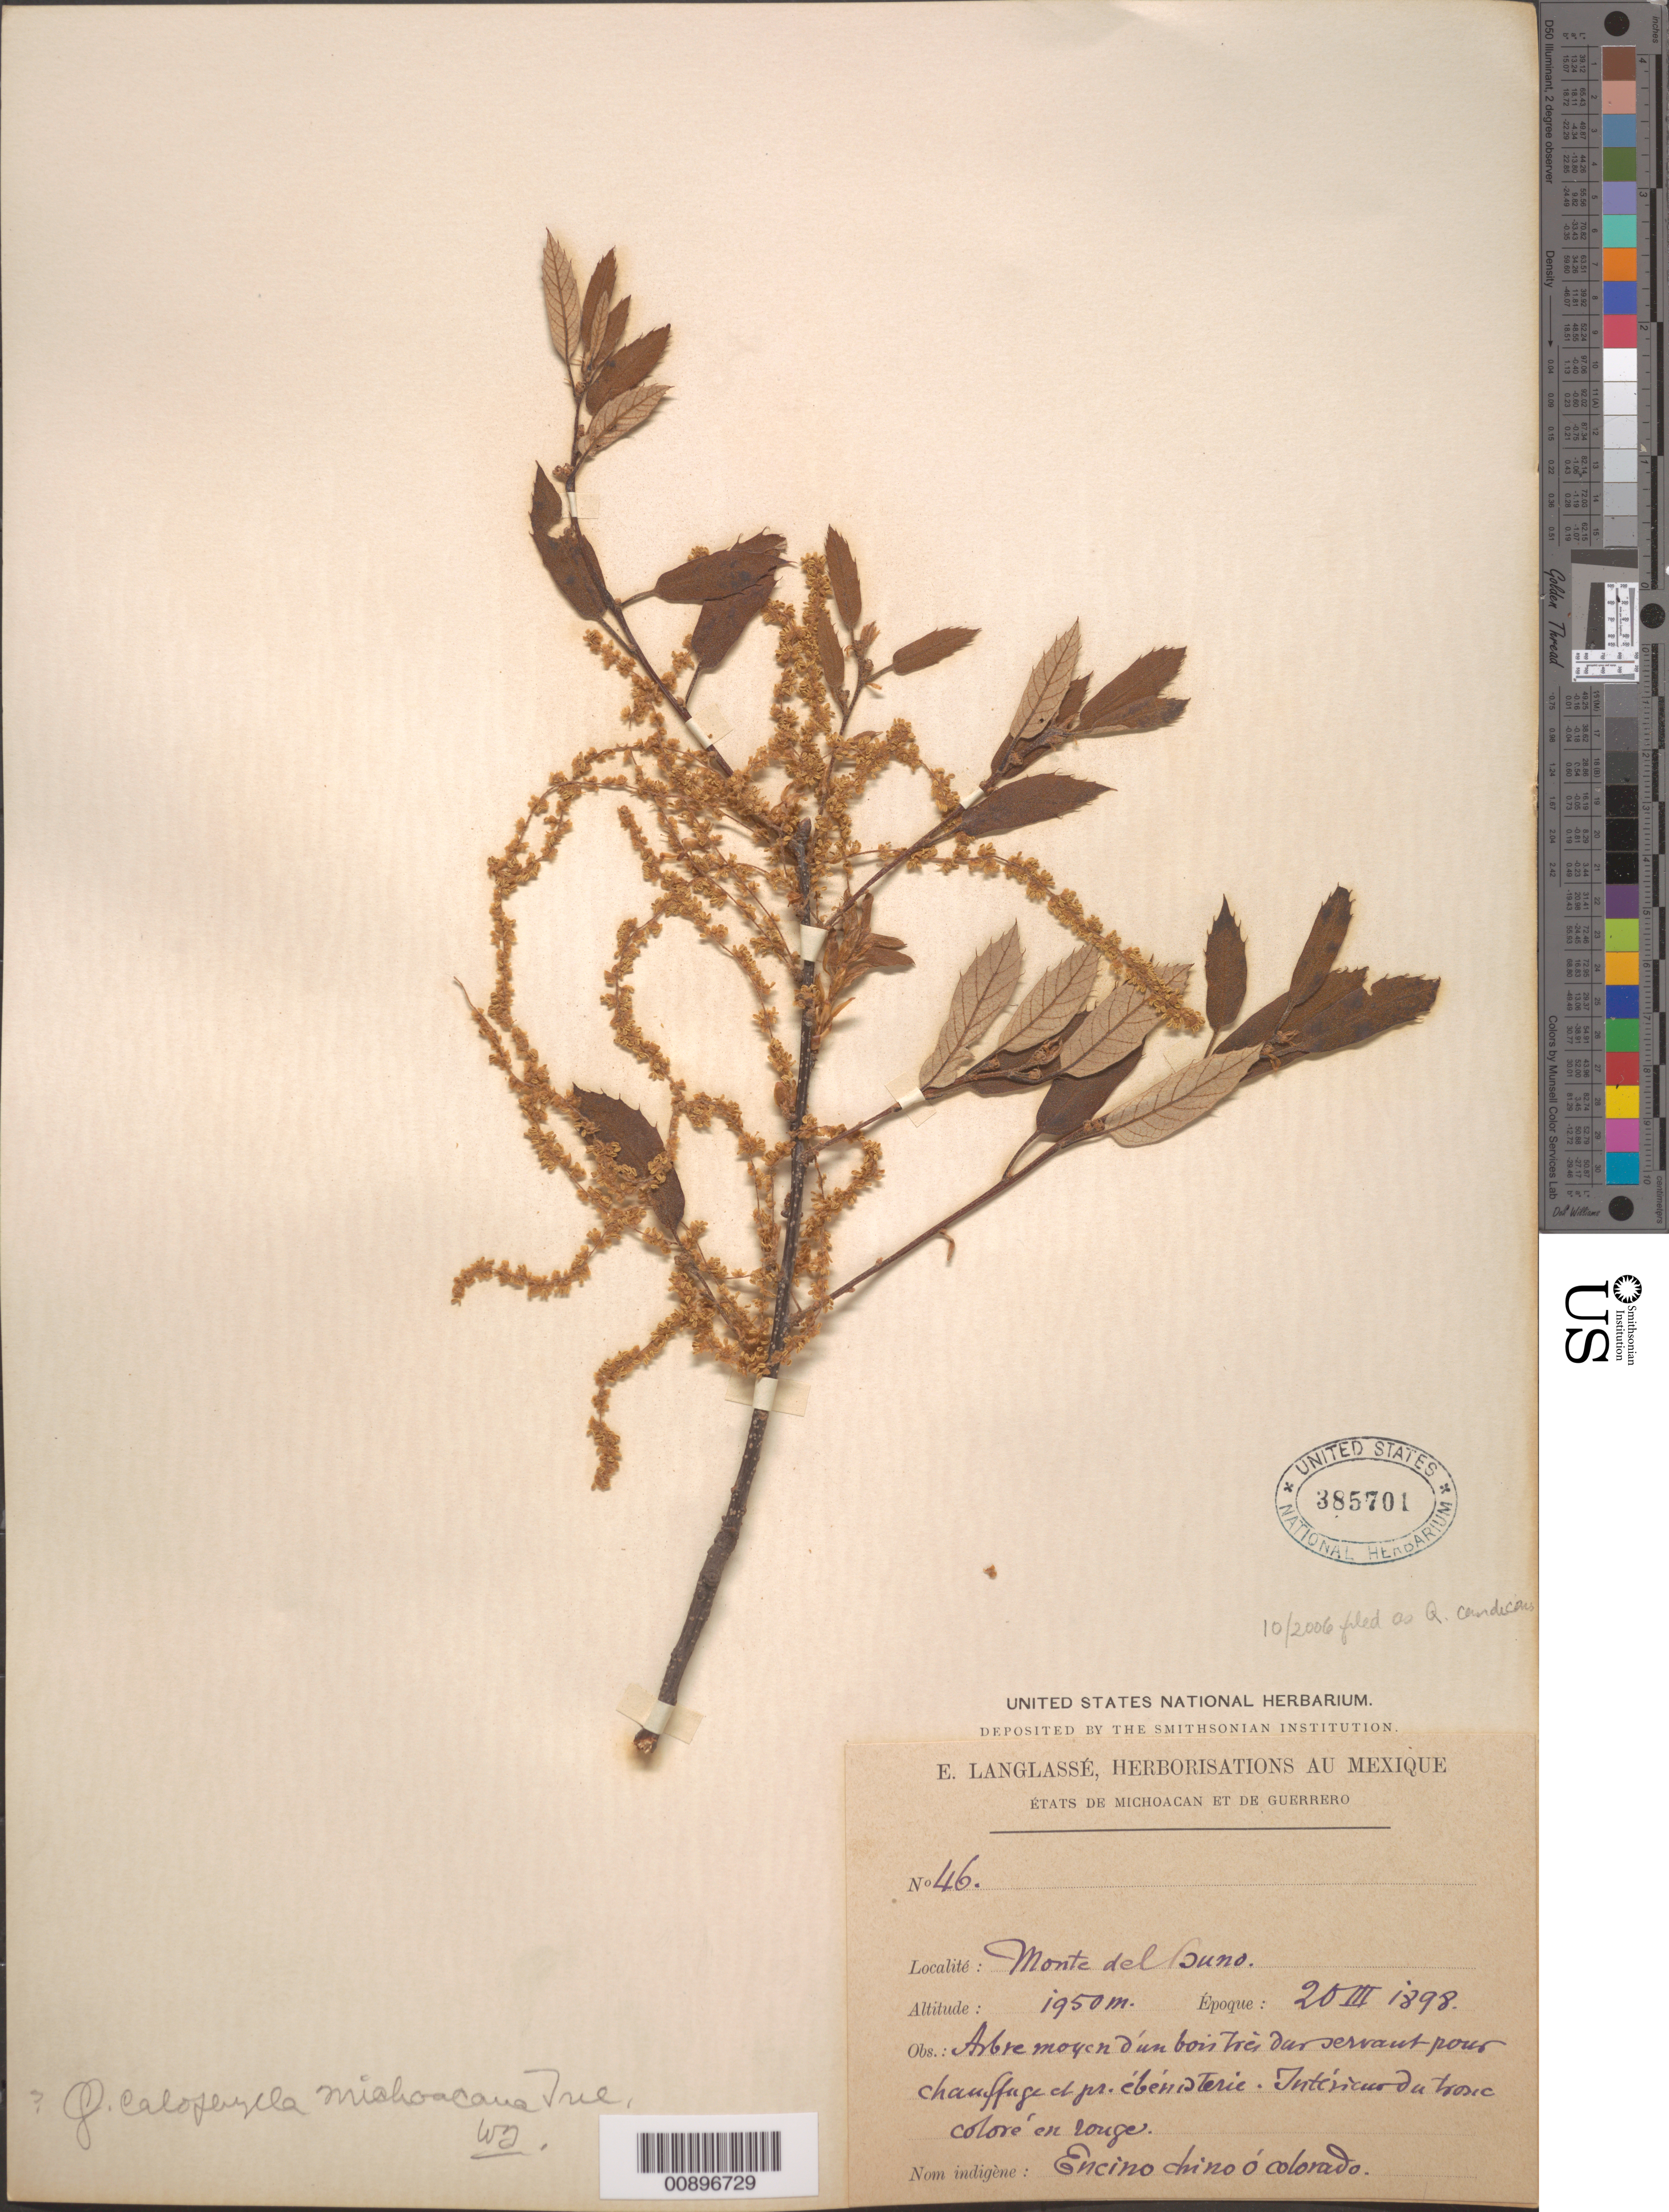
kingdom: Plantae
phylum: Tracheophyta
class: Magnoliopsida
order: Fagales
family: Fagaceae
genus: Quercus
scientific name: Quercus candicans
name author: Née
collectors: E. Langlassé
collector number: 46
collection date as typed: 20 Mar 1898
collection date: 1898-03-20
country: Mexico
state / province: Guerrero / Michoacán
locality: Monte del Buno. États de Michoacan et de Guerrero.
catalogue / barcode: US 385701